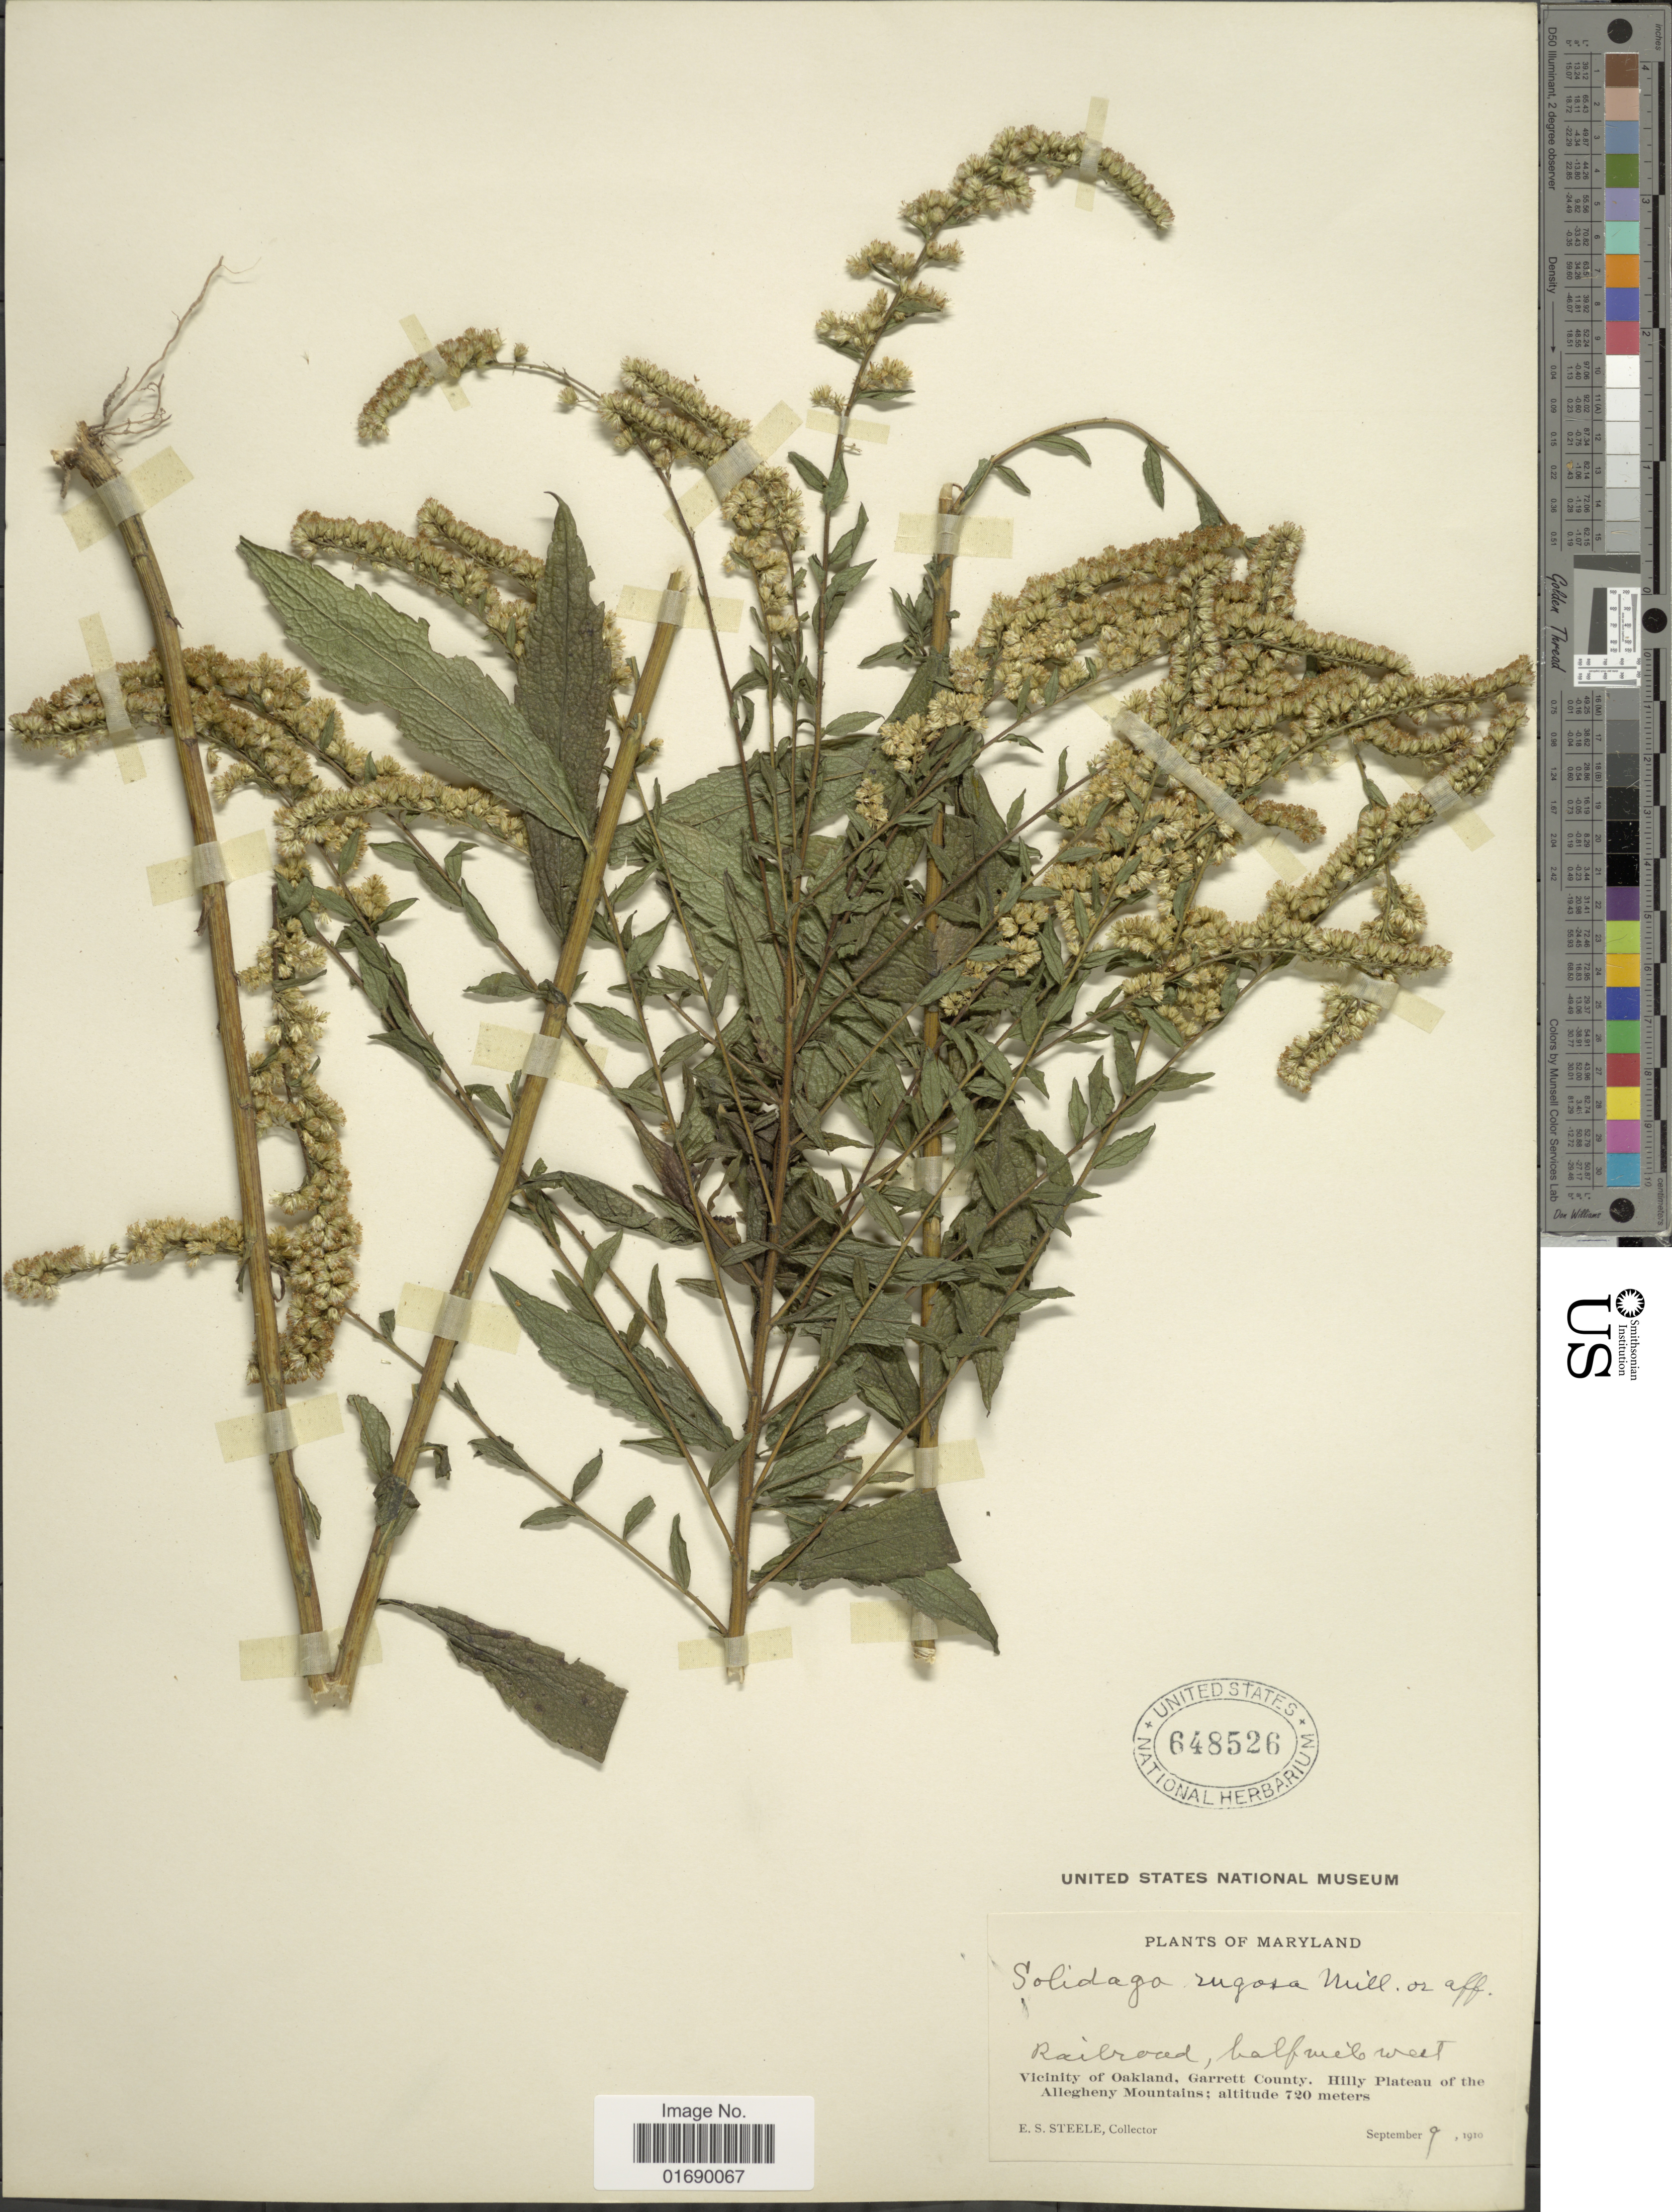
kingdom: Plantae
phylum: Tracheophyta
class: Magnoliopsida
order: Asterales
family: Asteraceae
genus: Solidago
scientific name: Solidago rugosa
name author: Mill.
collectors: E. Steele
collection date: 1910-09-09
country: United States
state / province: Maryland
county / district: Garrett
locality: Railroad, half mile west, Vicinity of Oakland, Garrett County, Hill Plateau of the Allegheny Mountains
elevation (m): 720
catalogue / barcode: US 648526